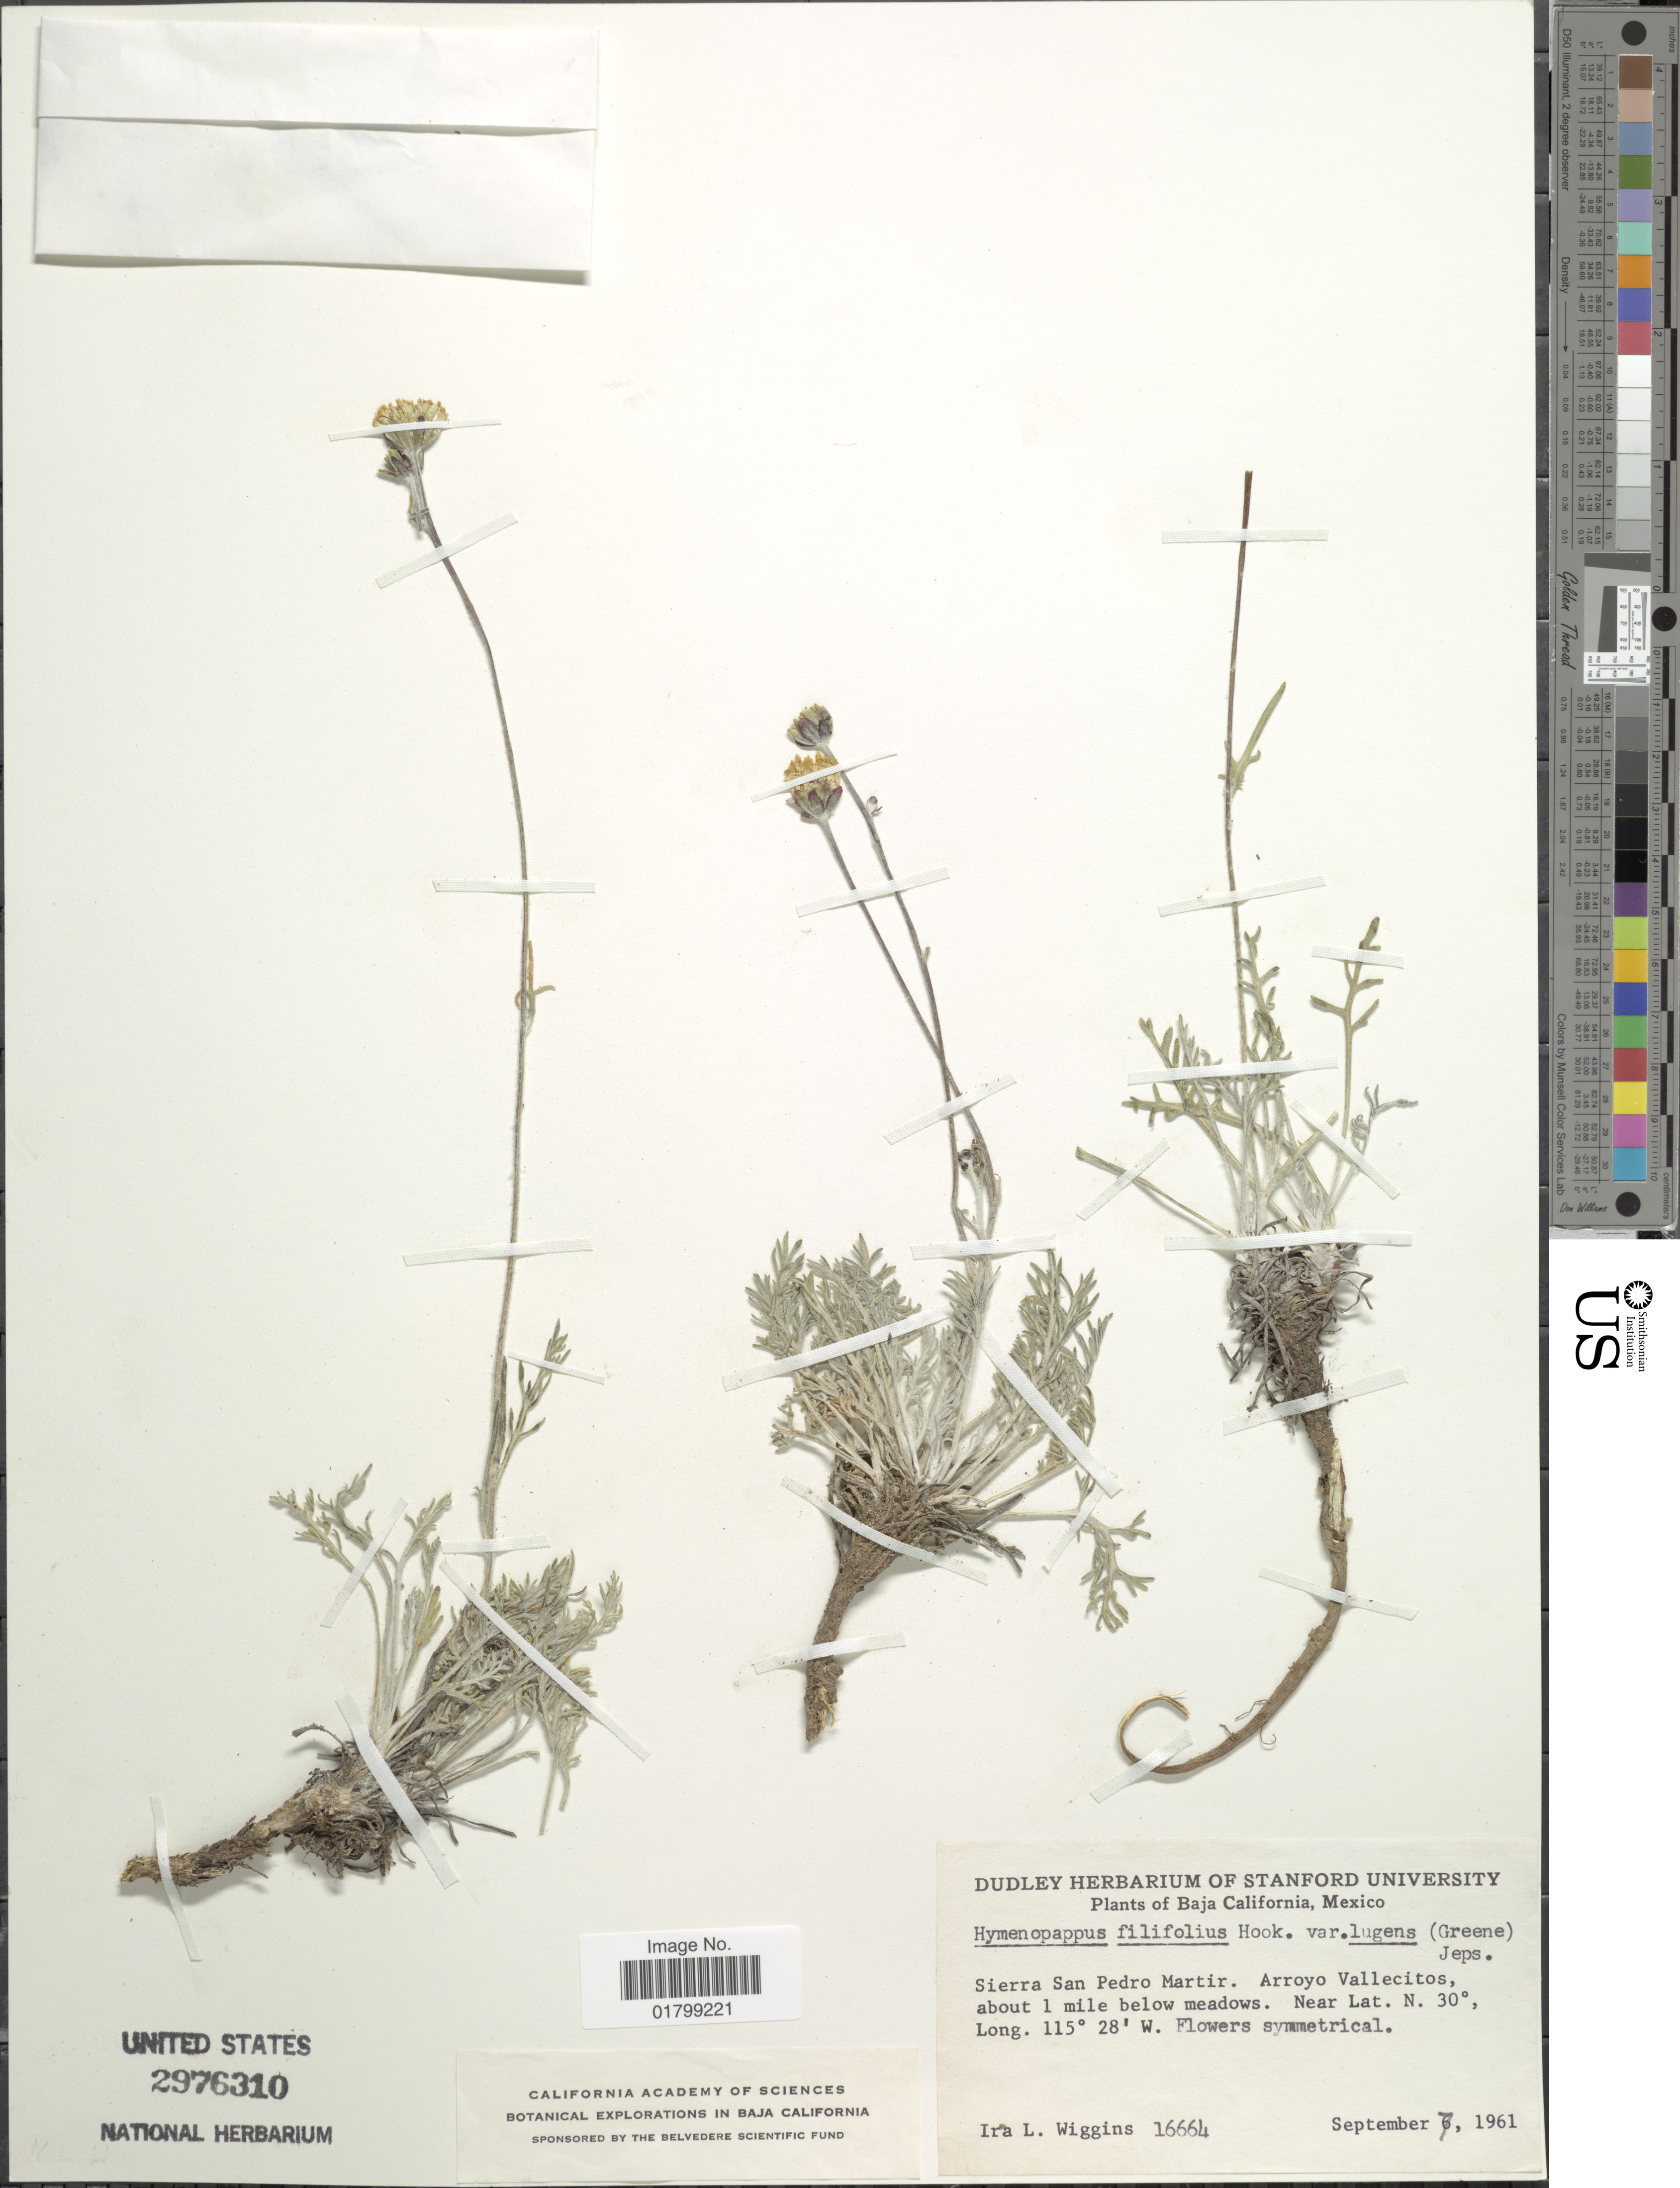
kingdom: Plantae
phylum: Tracheophyta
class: Magnoliopsida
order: Asterales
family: Asteraceae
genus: Hymenopappus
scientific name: Hymenopappus filifolius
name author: Hook.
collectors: I. L. Wiggins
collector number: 16664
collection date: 1961-09-07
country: Mexico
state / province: Baja California Sur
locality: Sierra San Pedro Martir. Arroyo Vallecitos, about 1 mile below meadows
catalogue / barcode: US 2976310